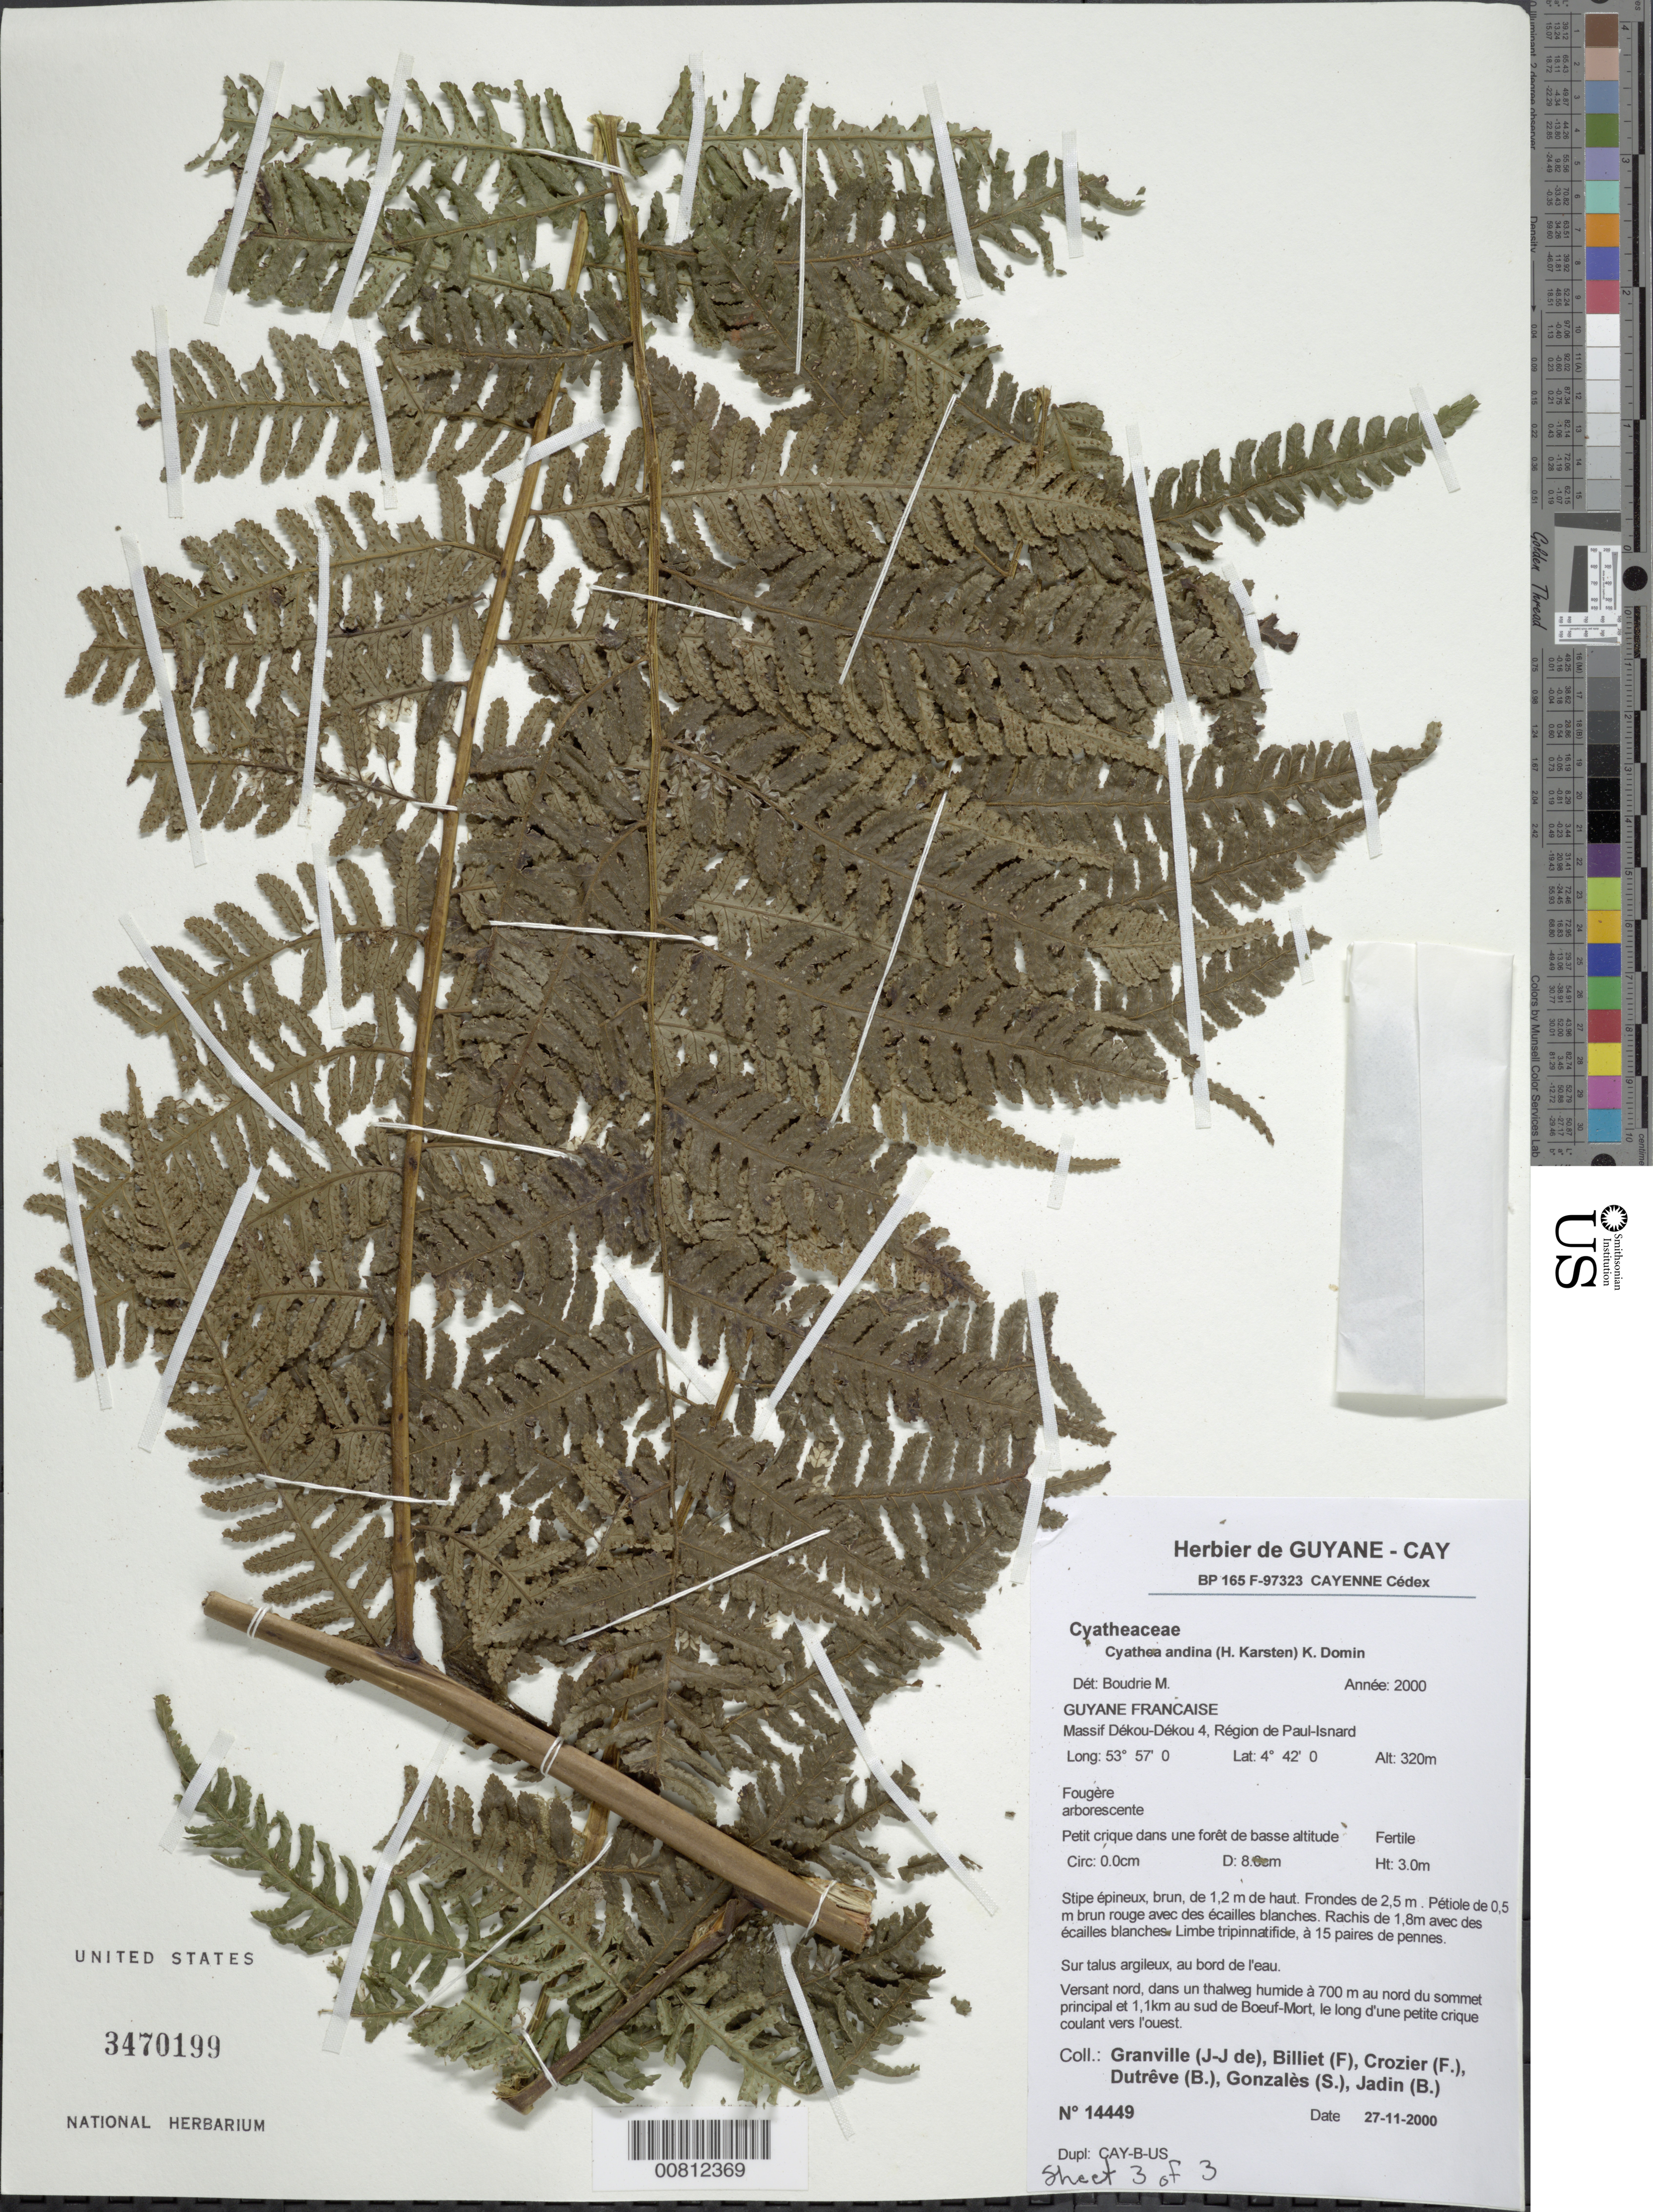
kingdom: Plantae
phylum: Tracheophyta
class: Polypodiopsida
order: Cyatheales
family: Cyatheaceae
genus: Cyathea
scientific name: Cyathea andina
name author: Domin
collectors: J.-J. de Granville, F. Billiet, F. Crozier, B. Dutrêve, S. Gonzales & B. Jadin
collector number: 14449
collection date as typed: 27-Nov-00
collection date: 2000-11-27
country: French Guiana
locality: Massif Dékou-Dékou 4, région de Paul-Isnard; 1.1 km au sud de Boeuf-Mort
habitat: Petit crique dans une forêt de basse altitude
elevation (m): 320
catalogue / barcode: US 3470199